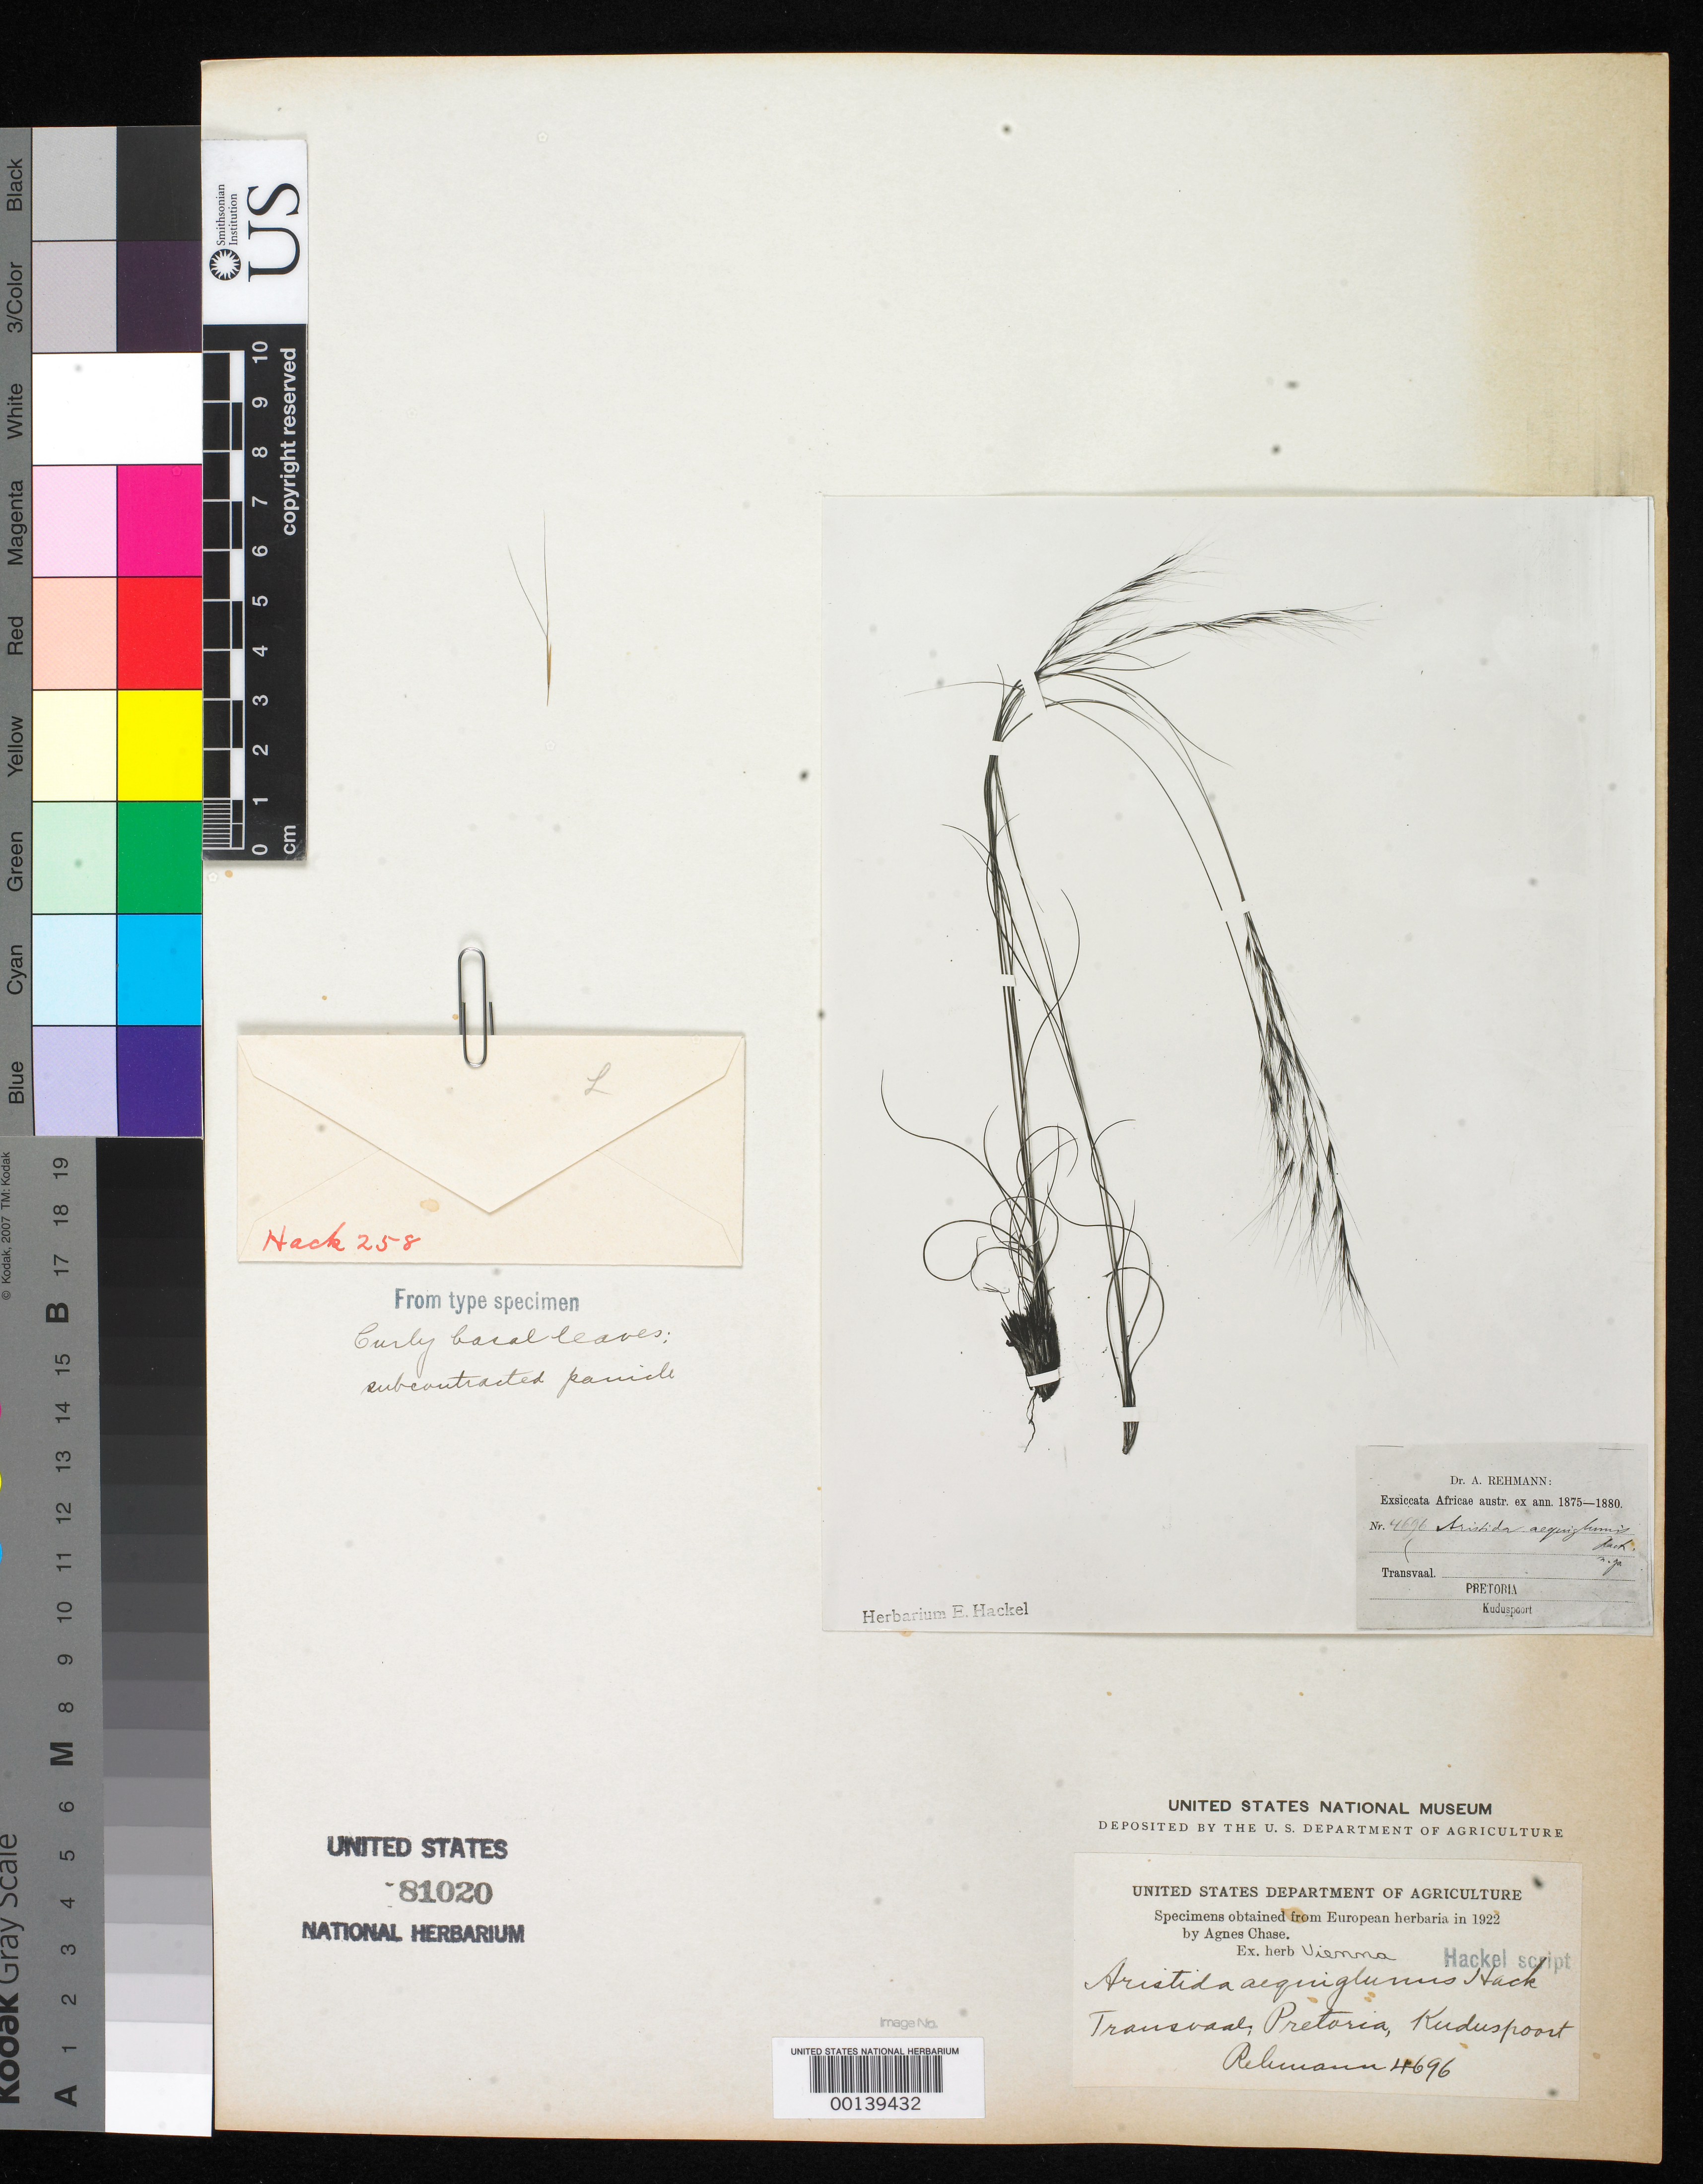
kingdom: Plantae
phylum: Tracheophyta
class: Liliopsida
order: Poales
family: Poaceae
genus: Aristida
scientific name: Aristida aequiglumis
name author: Hack. in Schinz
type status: Type Fragment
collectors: A. Rehmann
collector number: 4696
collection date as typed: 1875 to -- --- 1880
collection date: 1875/1880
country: South Africa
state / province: North West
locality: Pretoria, Kuduspoort.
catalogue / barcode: US 81020